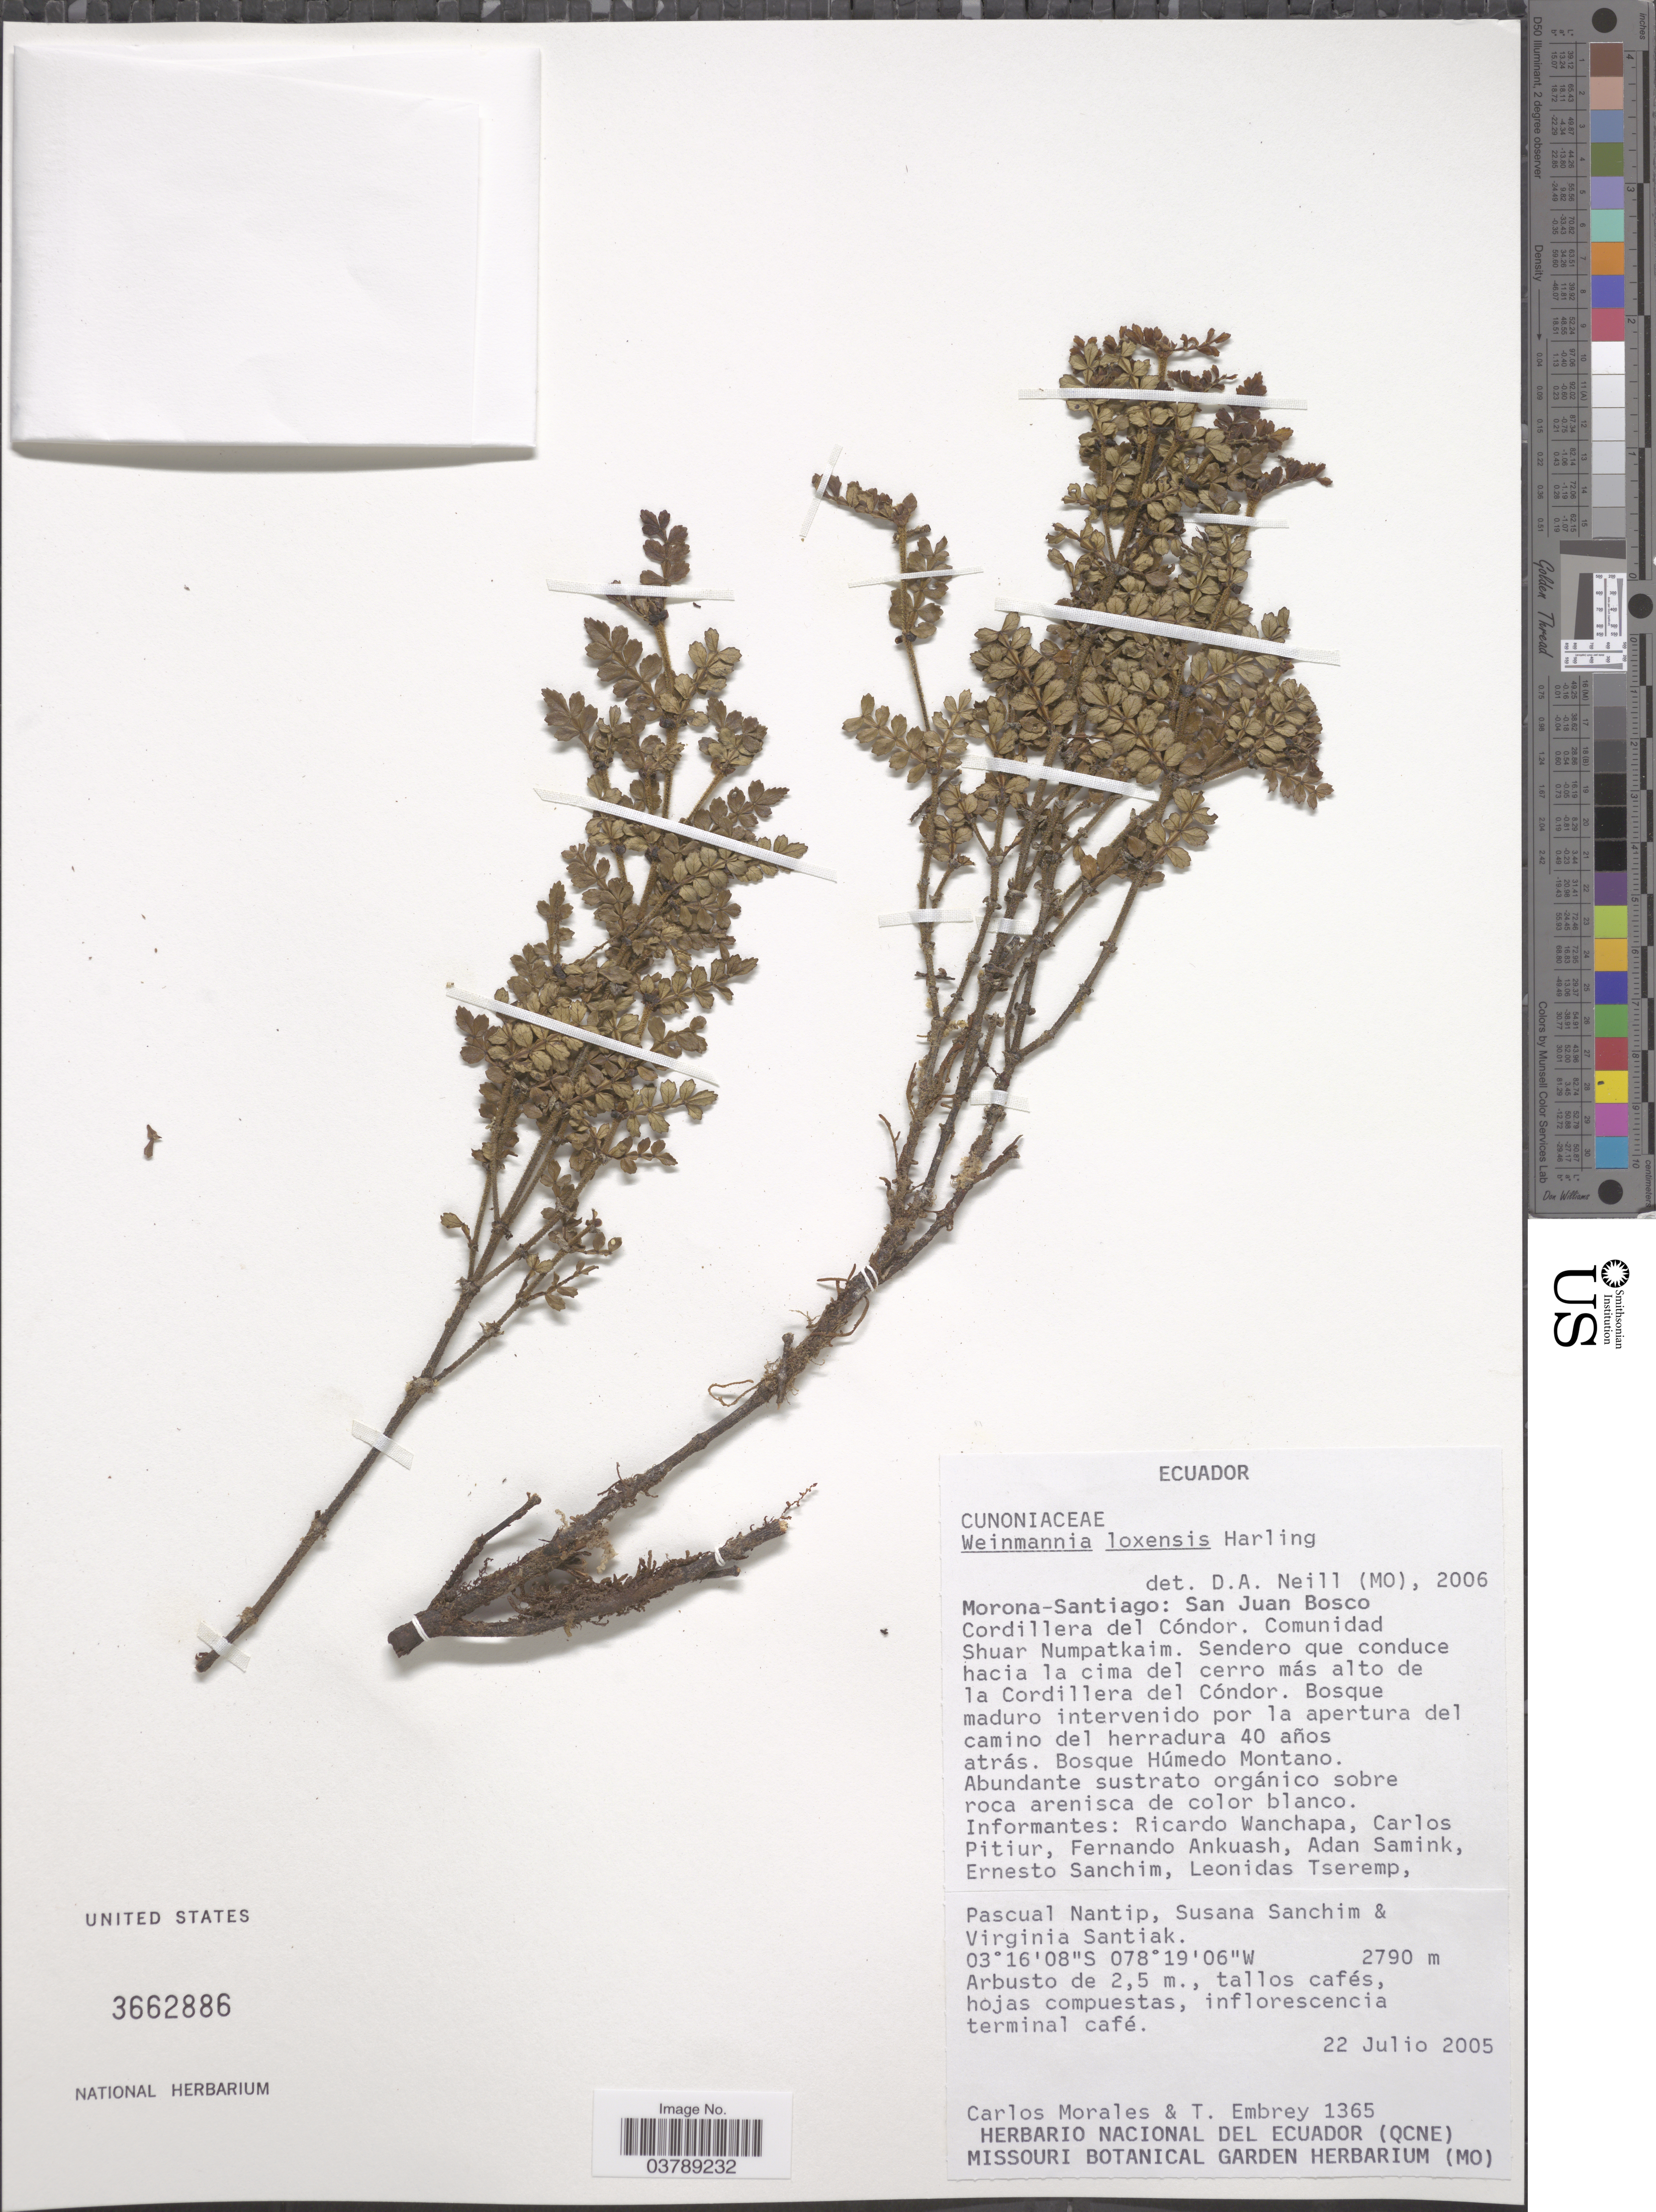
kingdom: Plantae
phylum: Tracheophyta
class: Magnoliopsida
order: Oxalidales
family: Cunoniaceae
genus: Weinmannia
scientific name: Weinmannia loxensis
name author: Harling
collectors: C. Morales & T. Embrey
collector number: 1365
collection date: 2005-07-22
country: Ecuador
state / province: Morona-Santiago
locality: San Juan Bosco. Cordillera del Cóndor. Comunidad Shuar Numpatkaim. Sendero que conduce hacia la cima del cerro más alto de la Cordillera del Cóndor. Bosque maduro intervenido por la apertura del camino del herradura 40 años atrás. Bosque Húmedo Montano.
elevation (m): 2790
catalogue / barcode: US 3662886